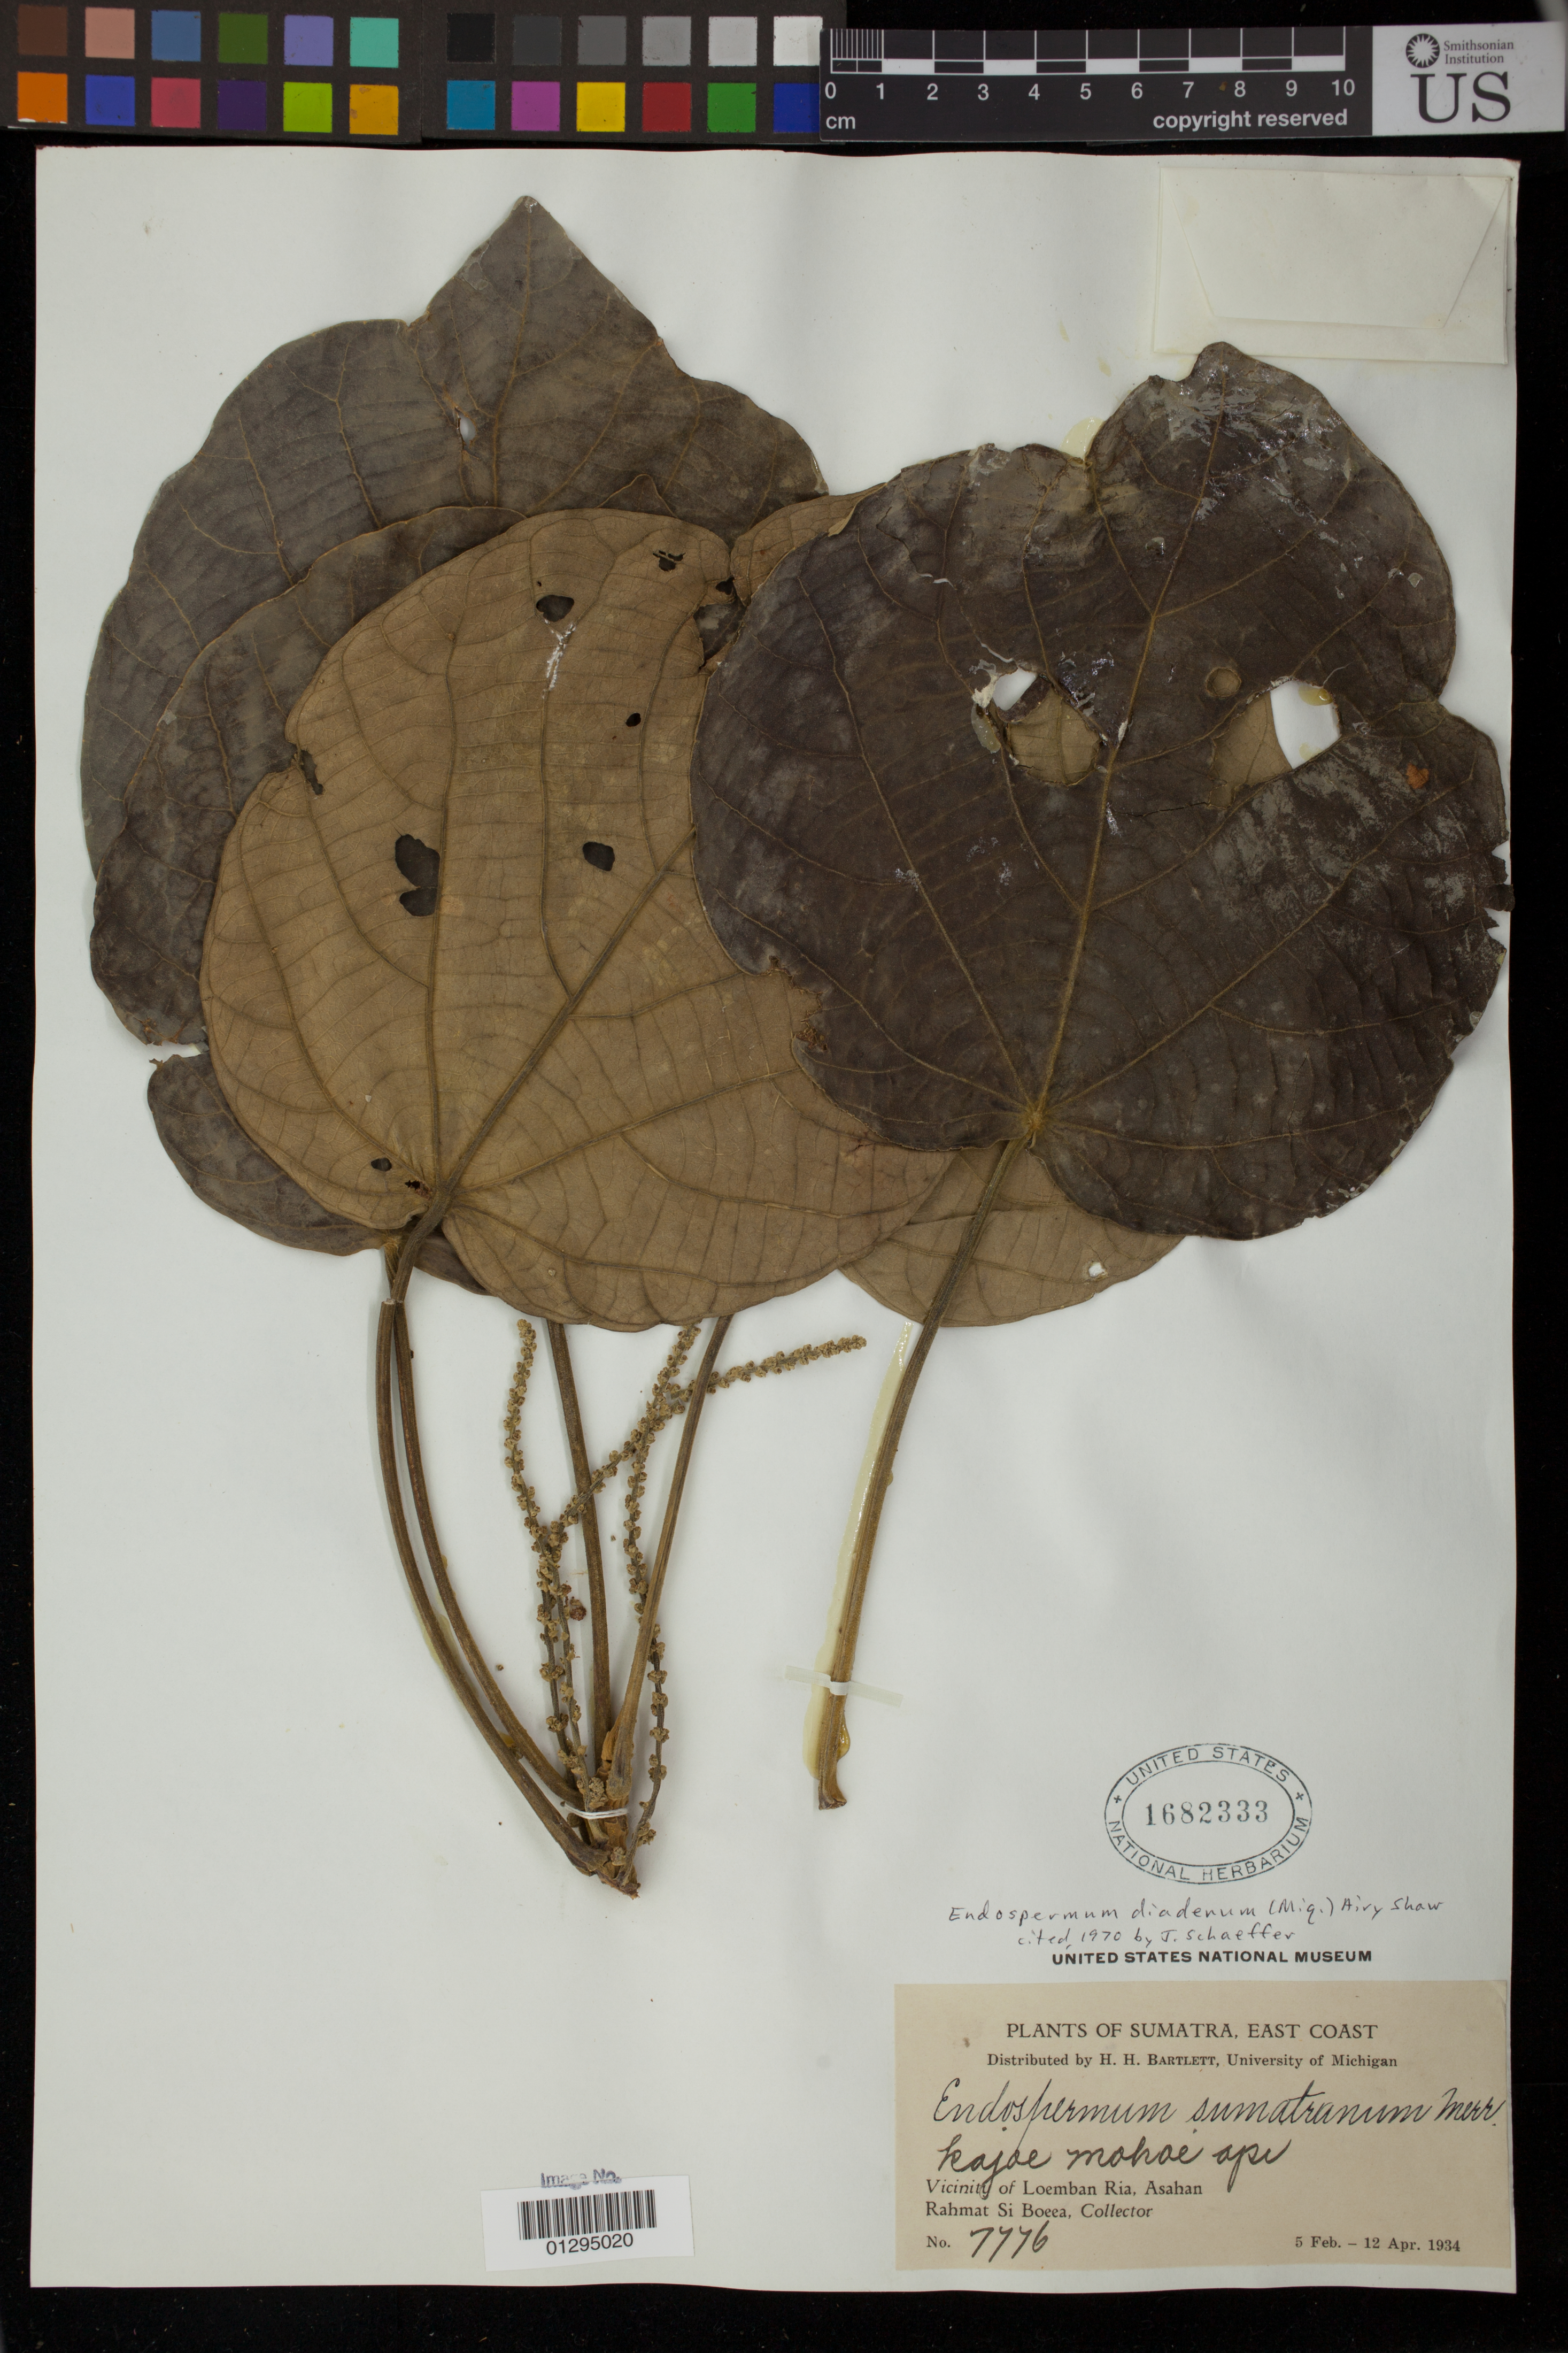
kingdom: Plantae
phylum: Tracheophyta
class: Magnoliopsida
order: Malpighiales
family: Euphorbiaceae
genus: Endospermum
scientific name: Endospermum diadenum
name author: (Miq.) Airy Shaw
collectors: Rahmat Si Boeea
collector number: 7776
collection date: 1934-02-05/1934-04-12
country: Indonesia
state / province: Sumatra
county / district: Sumatera Utara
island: Sumatra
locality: Vicinity of Loemban Ria, Asahan.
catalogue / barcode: US 1682333